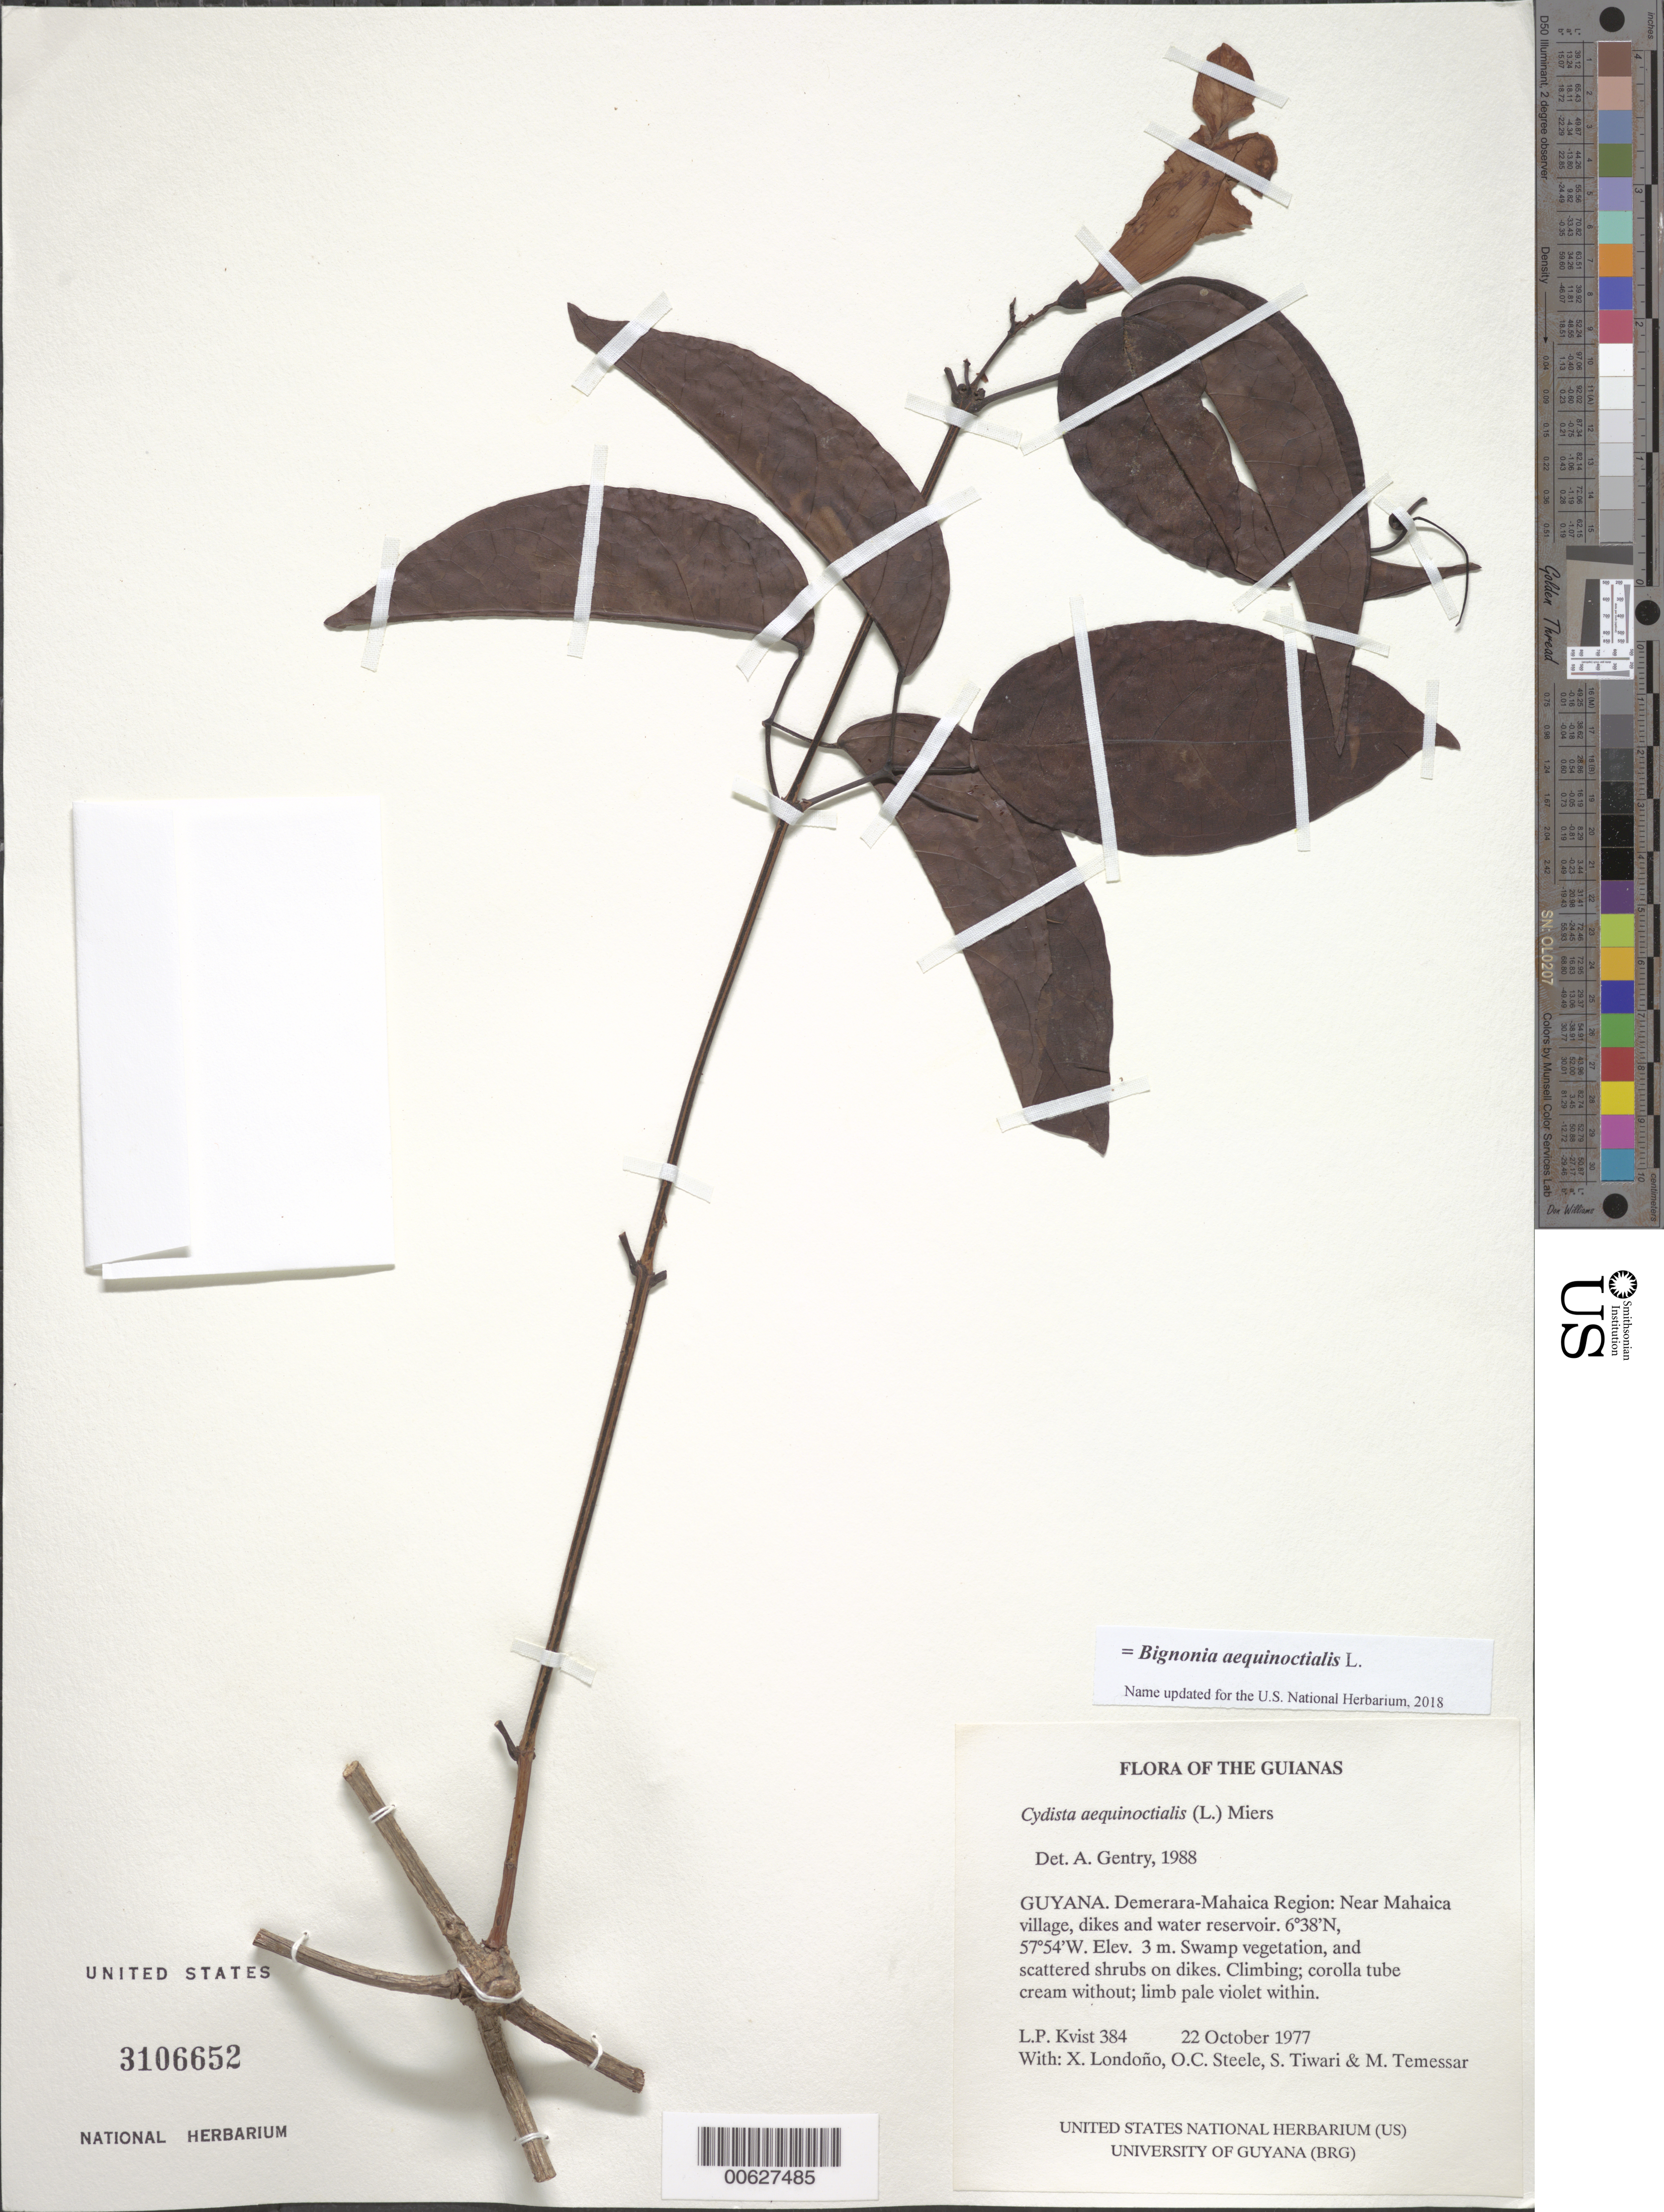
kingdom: Plantae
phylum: Tracheophyta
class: Magnoliopsida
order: Lamiales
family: Bignoniaceae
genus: Bignonia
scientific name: Bignonia aequinoctialis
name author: L.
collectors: L. P. Kvist, X. Londoño, O. C. Steele, S. Tiwari & M. Tamessar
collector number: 384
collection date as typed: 22 October 1987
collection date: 1987-10-22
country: Guyana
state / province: Demerara-Mahaica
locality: Near Mahaica village, dikes and water reservoir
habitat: Swamp vegetation, and scattered shrubs on dikes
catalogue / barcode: US 3106652